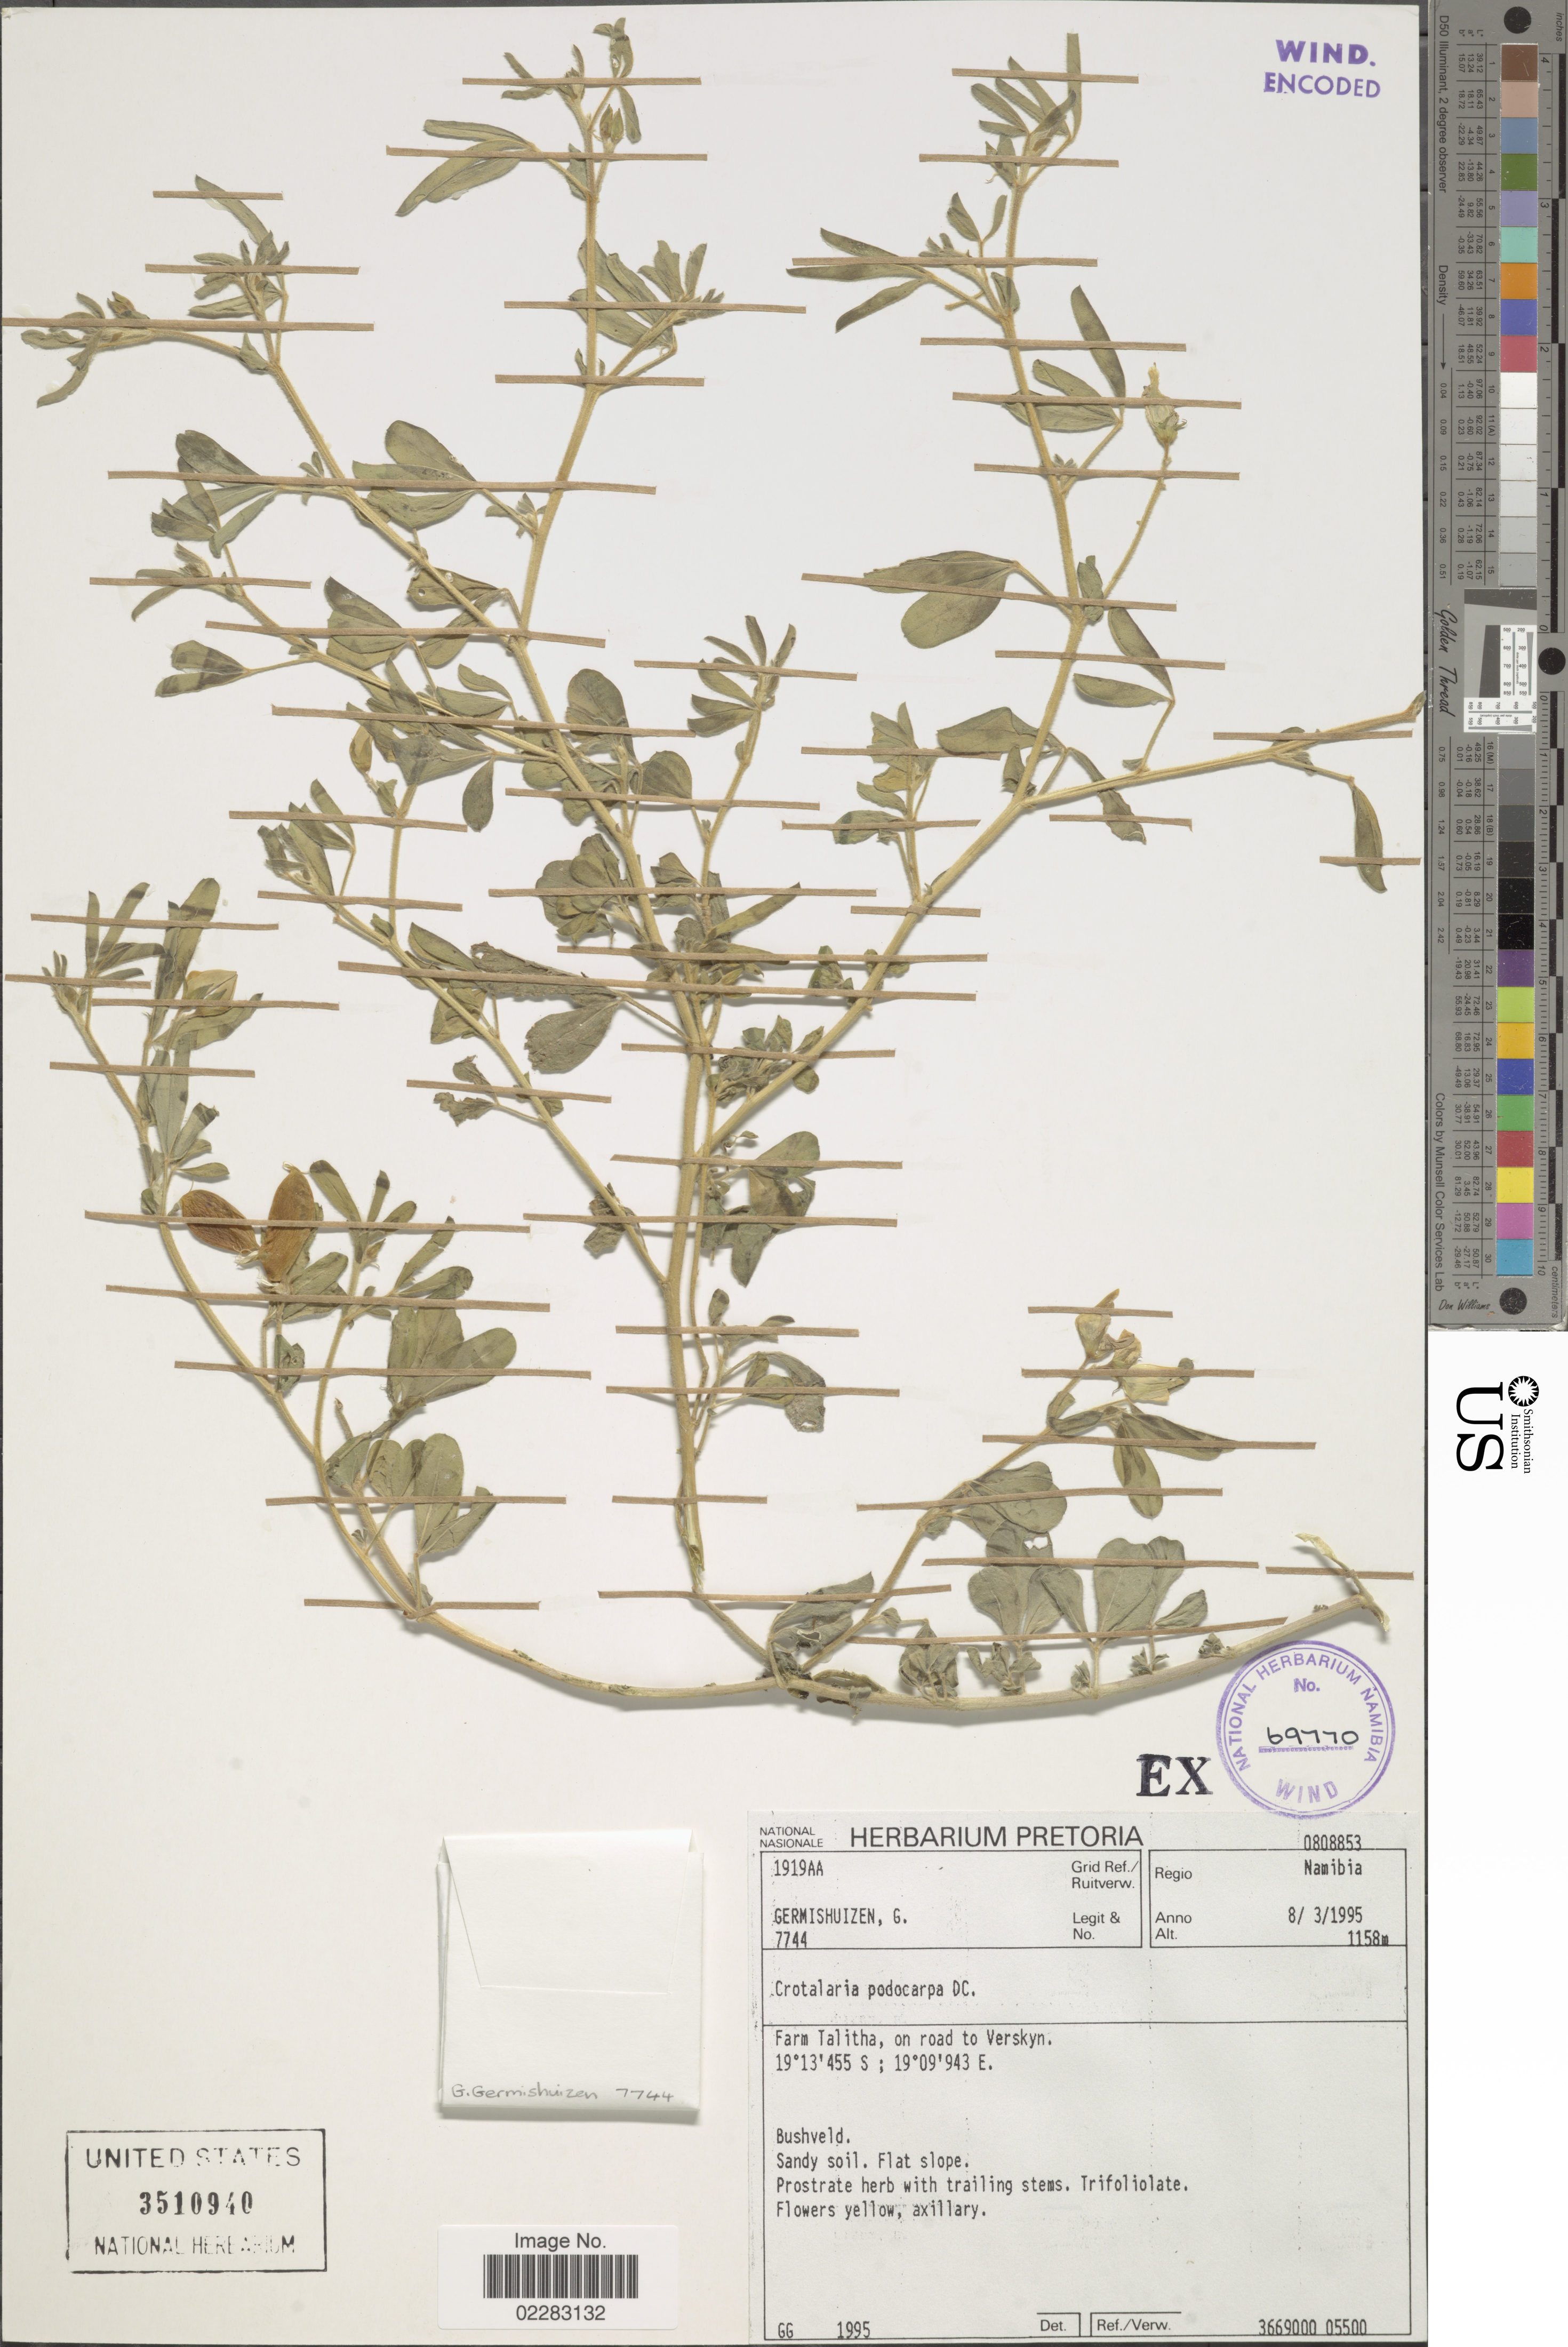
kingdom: Plantae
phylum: Tracheophyta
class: Magnoliopsida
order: Fabales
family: Fabaceae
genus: Crotalaria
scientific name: Crotalaria podocarpa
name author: DC.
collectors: G. Germishuizen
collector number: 7744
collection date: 1995-03-08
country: Namibia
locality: Farm Talihitha, on road to Verskyn.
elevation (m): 1158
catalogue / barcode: US 3510940